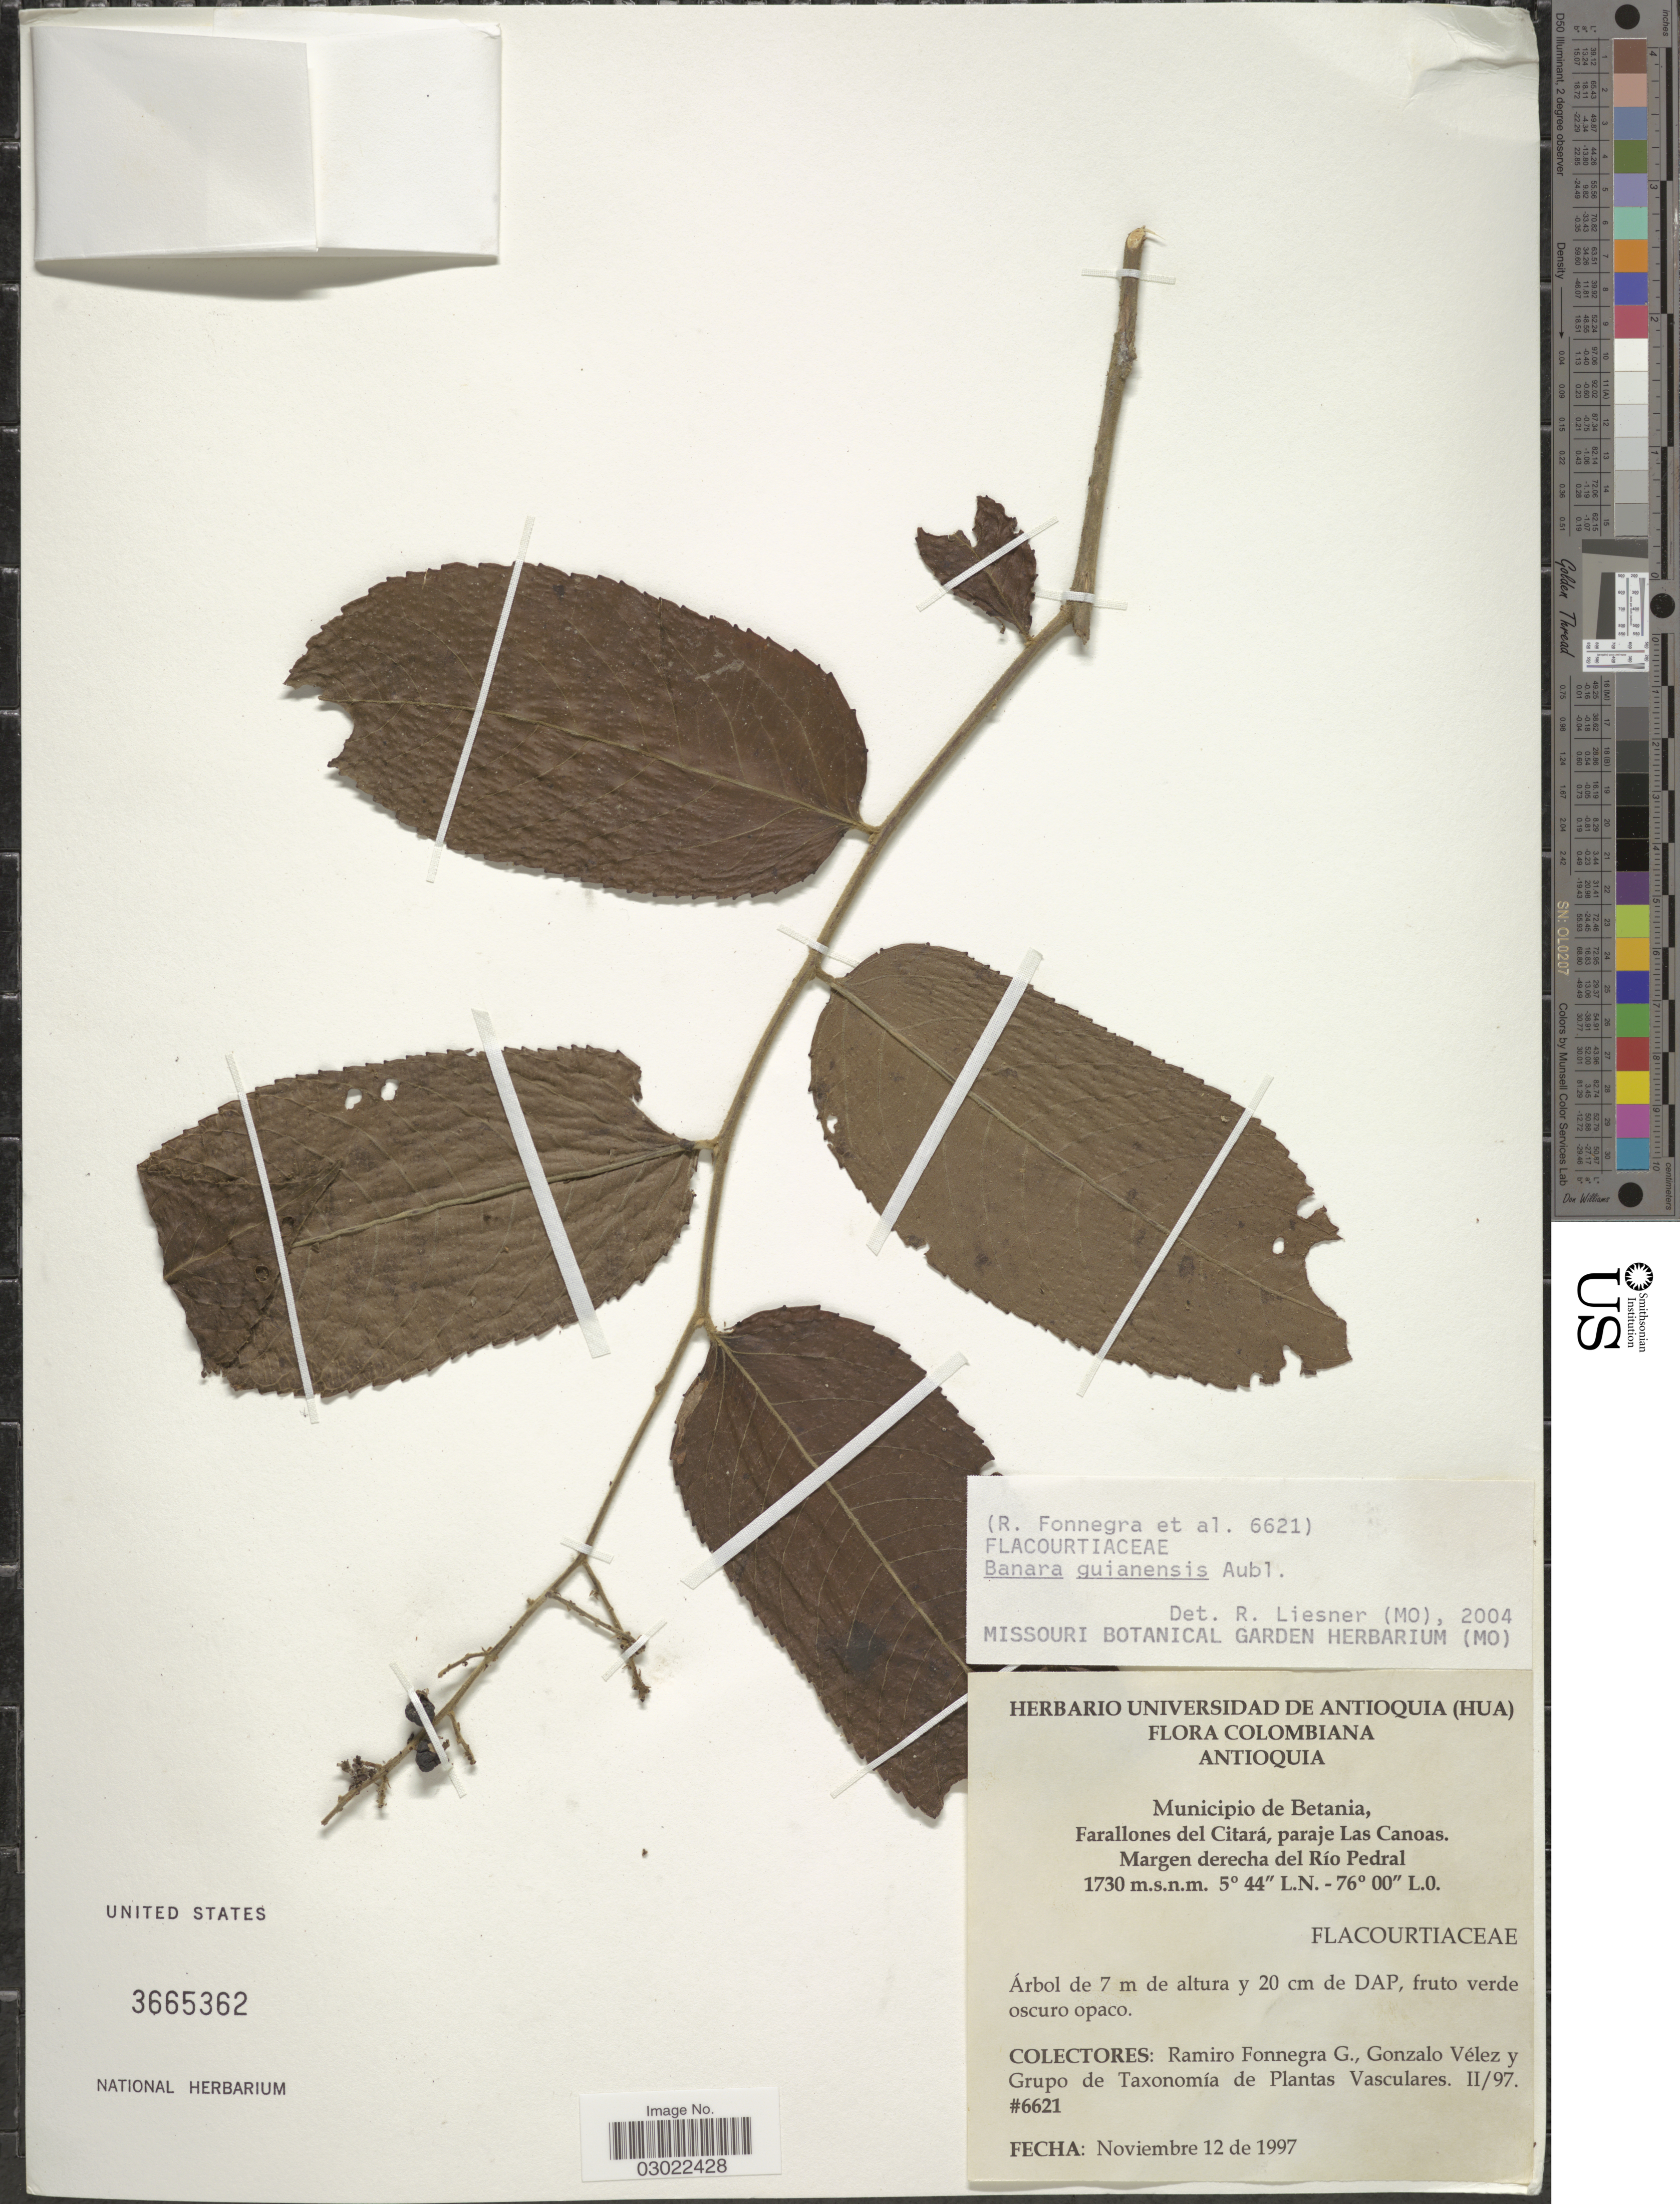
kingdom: Plantae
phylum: Tracheophyta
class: Magnoliopsida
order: Malpighiales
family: Salicaceae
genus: Banara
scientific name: Banara guianensis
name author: Aubl.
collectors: R. Fonnegra G., G. Velez & Grupo de Taxonomía de Plantas Vasculares II/97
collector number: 6621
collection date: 1997-11-12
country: Colombia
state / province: Antioquia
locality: Municipio de Betania, Farallones del Citará, paraje Las Canoas. Margen derecha del Río Pedral.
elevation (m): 1730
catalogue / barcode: US 3665362